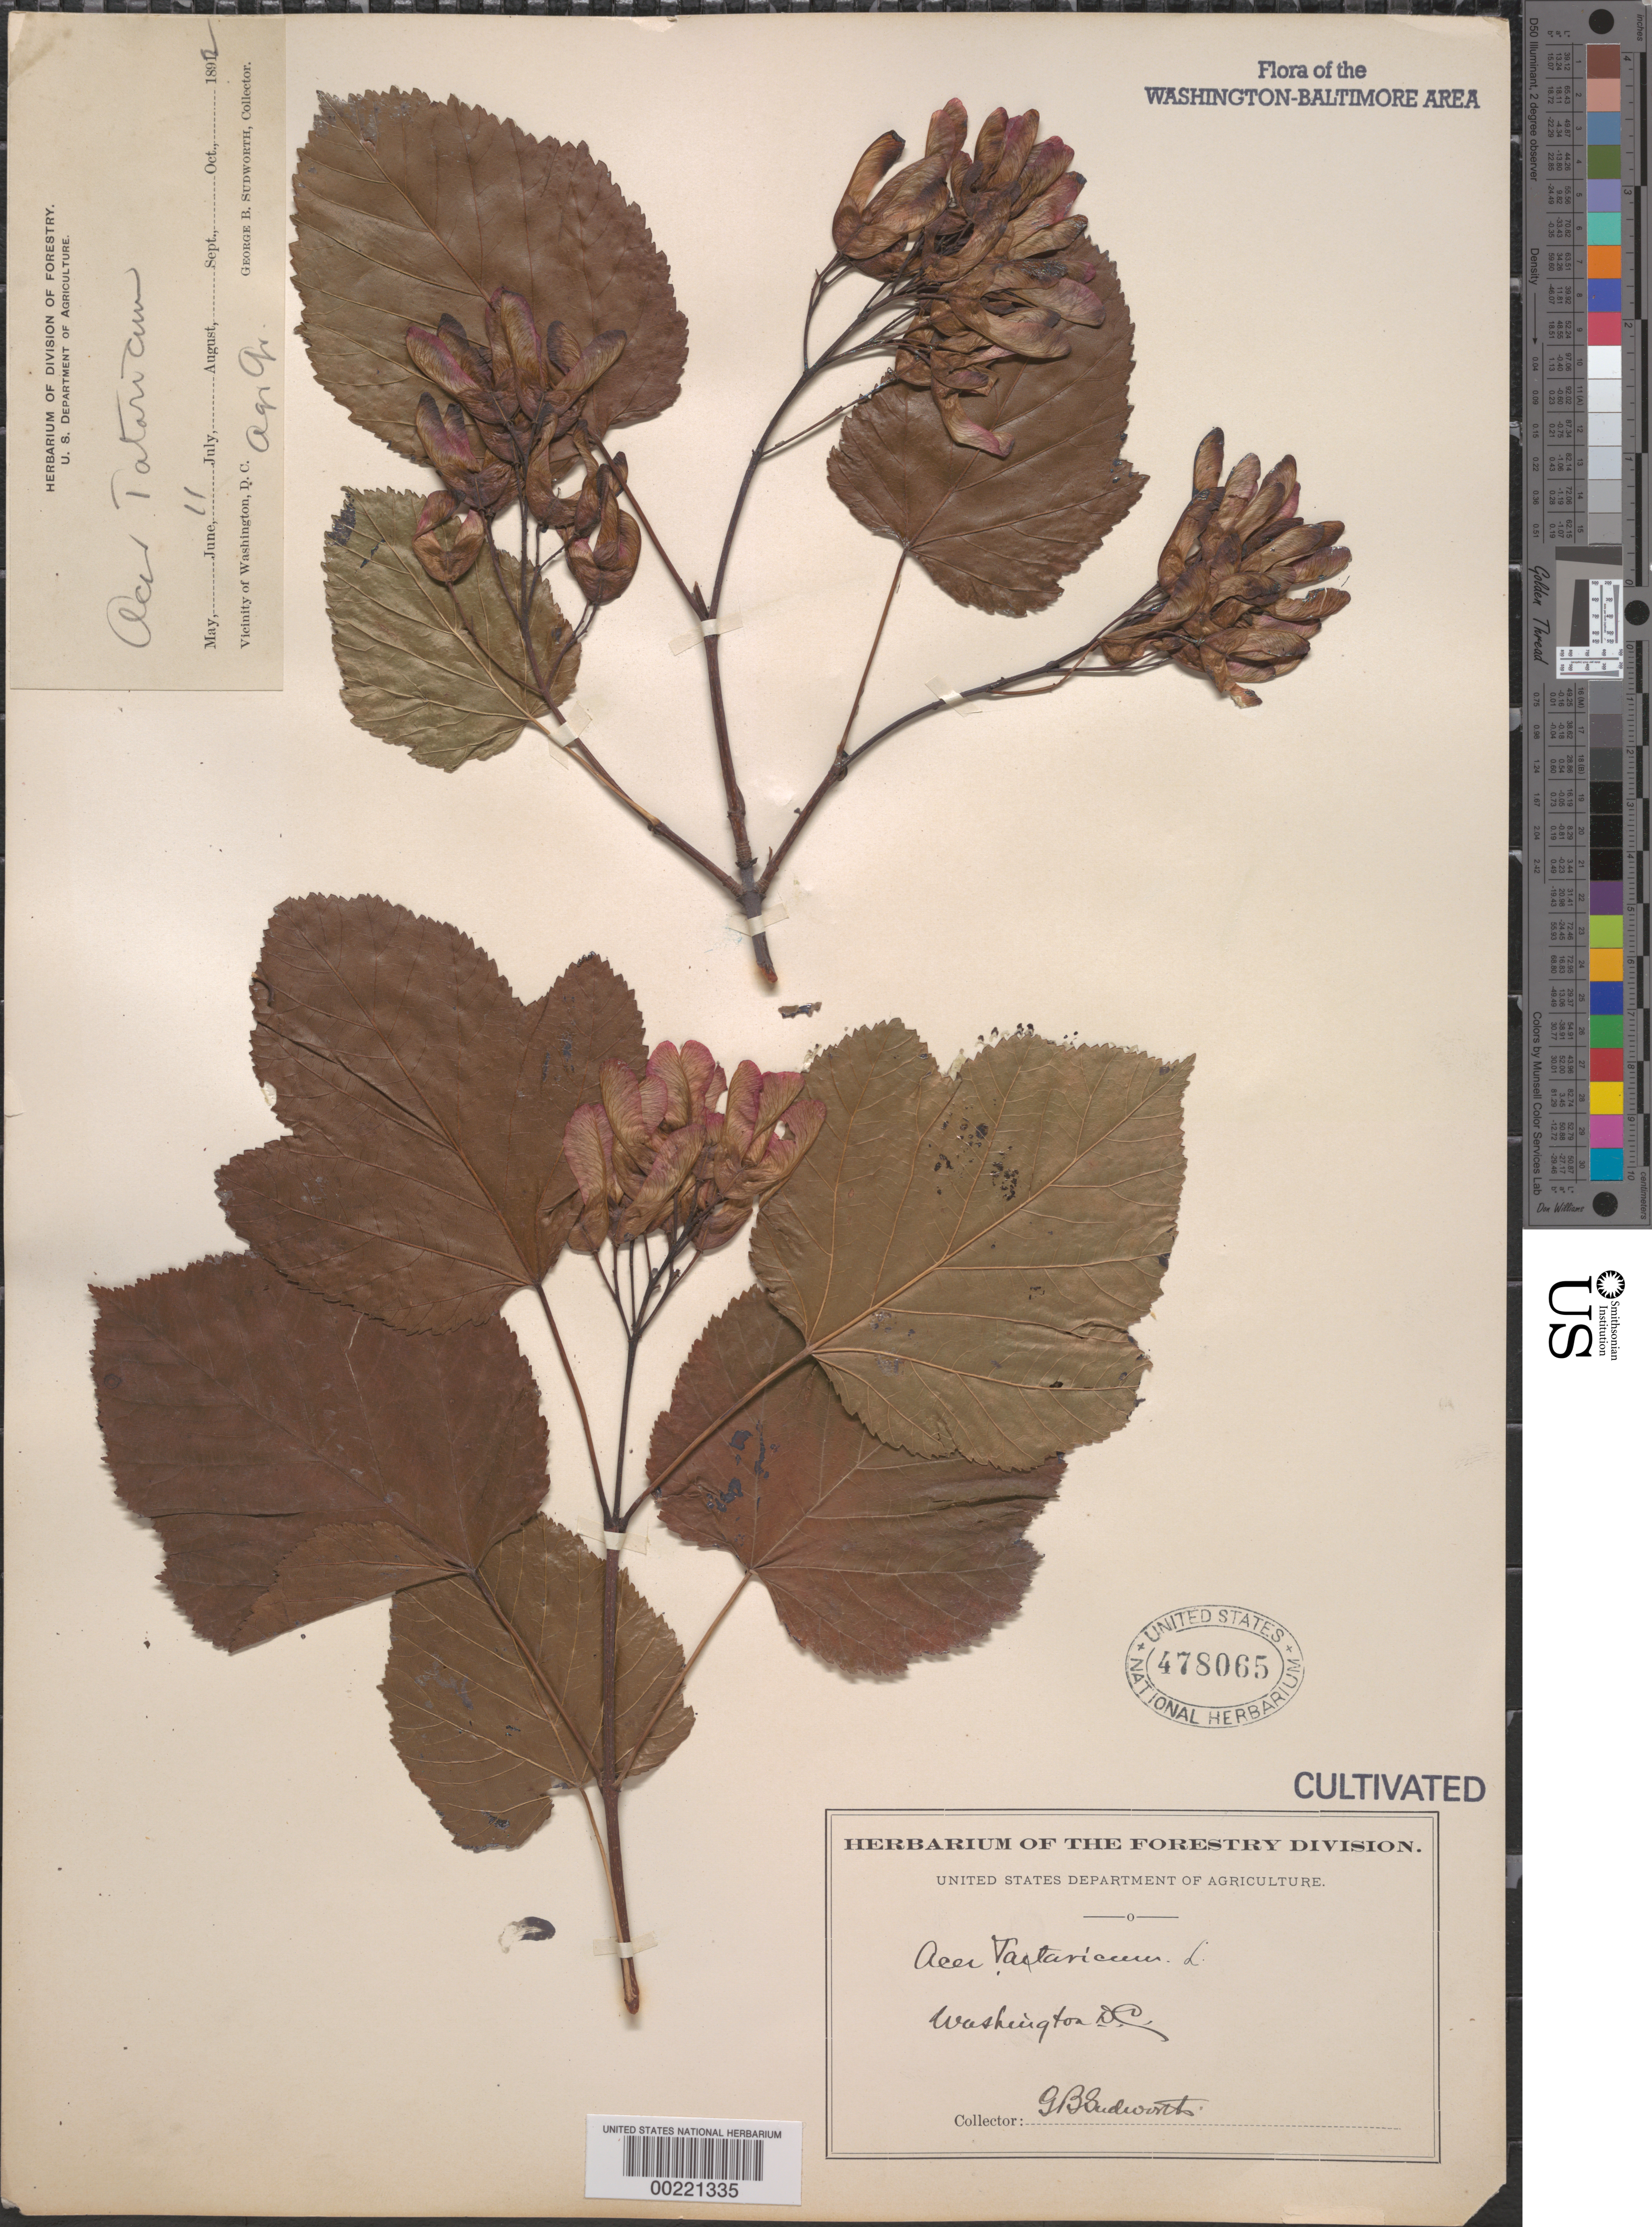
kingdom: Plantae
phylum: Tracheophyta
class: Magnoliopsida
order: Sapindales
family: Sapindaceae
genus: Acer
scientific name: Acer tataricum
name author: L.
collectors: G. B. Sudworth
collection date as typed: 11 Jun 1892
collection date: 1892-06-11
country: United States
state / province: District of Columbia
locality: Department of Agriculture grounds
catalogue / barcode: US 478065